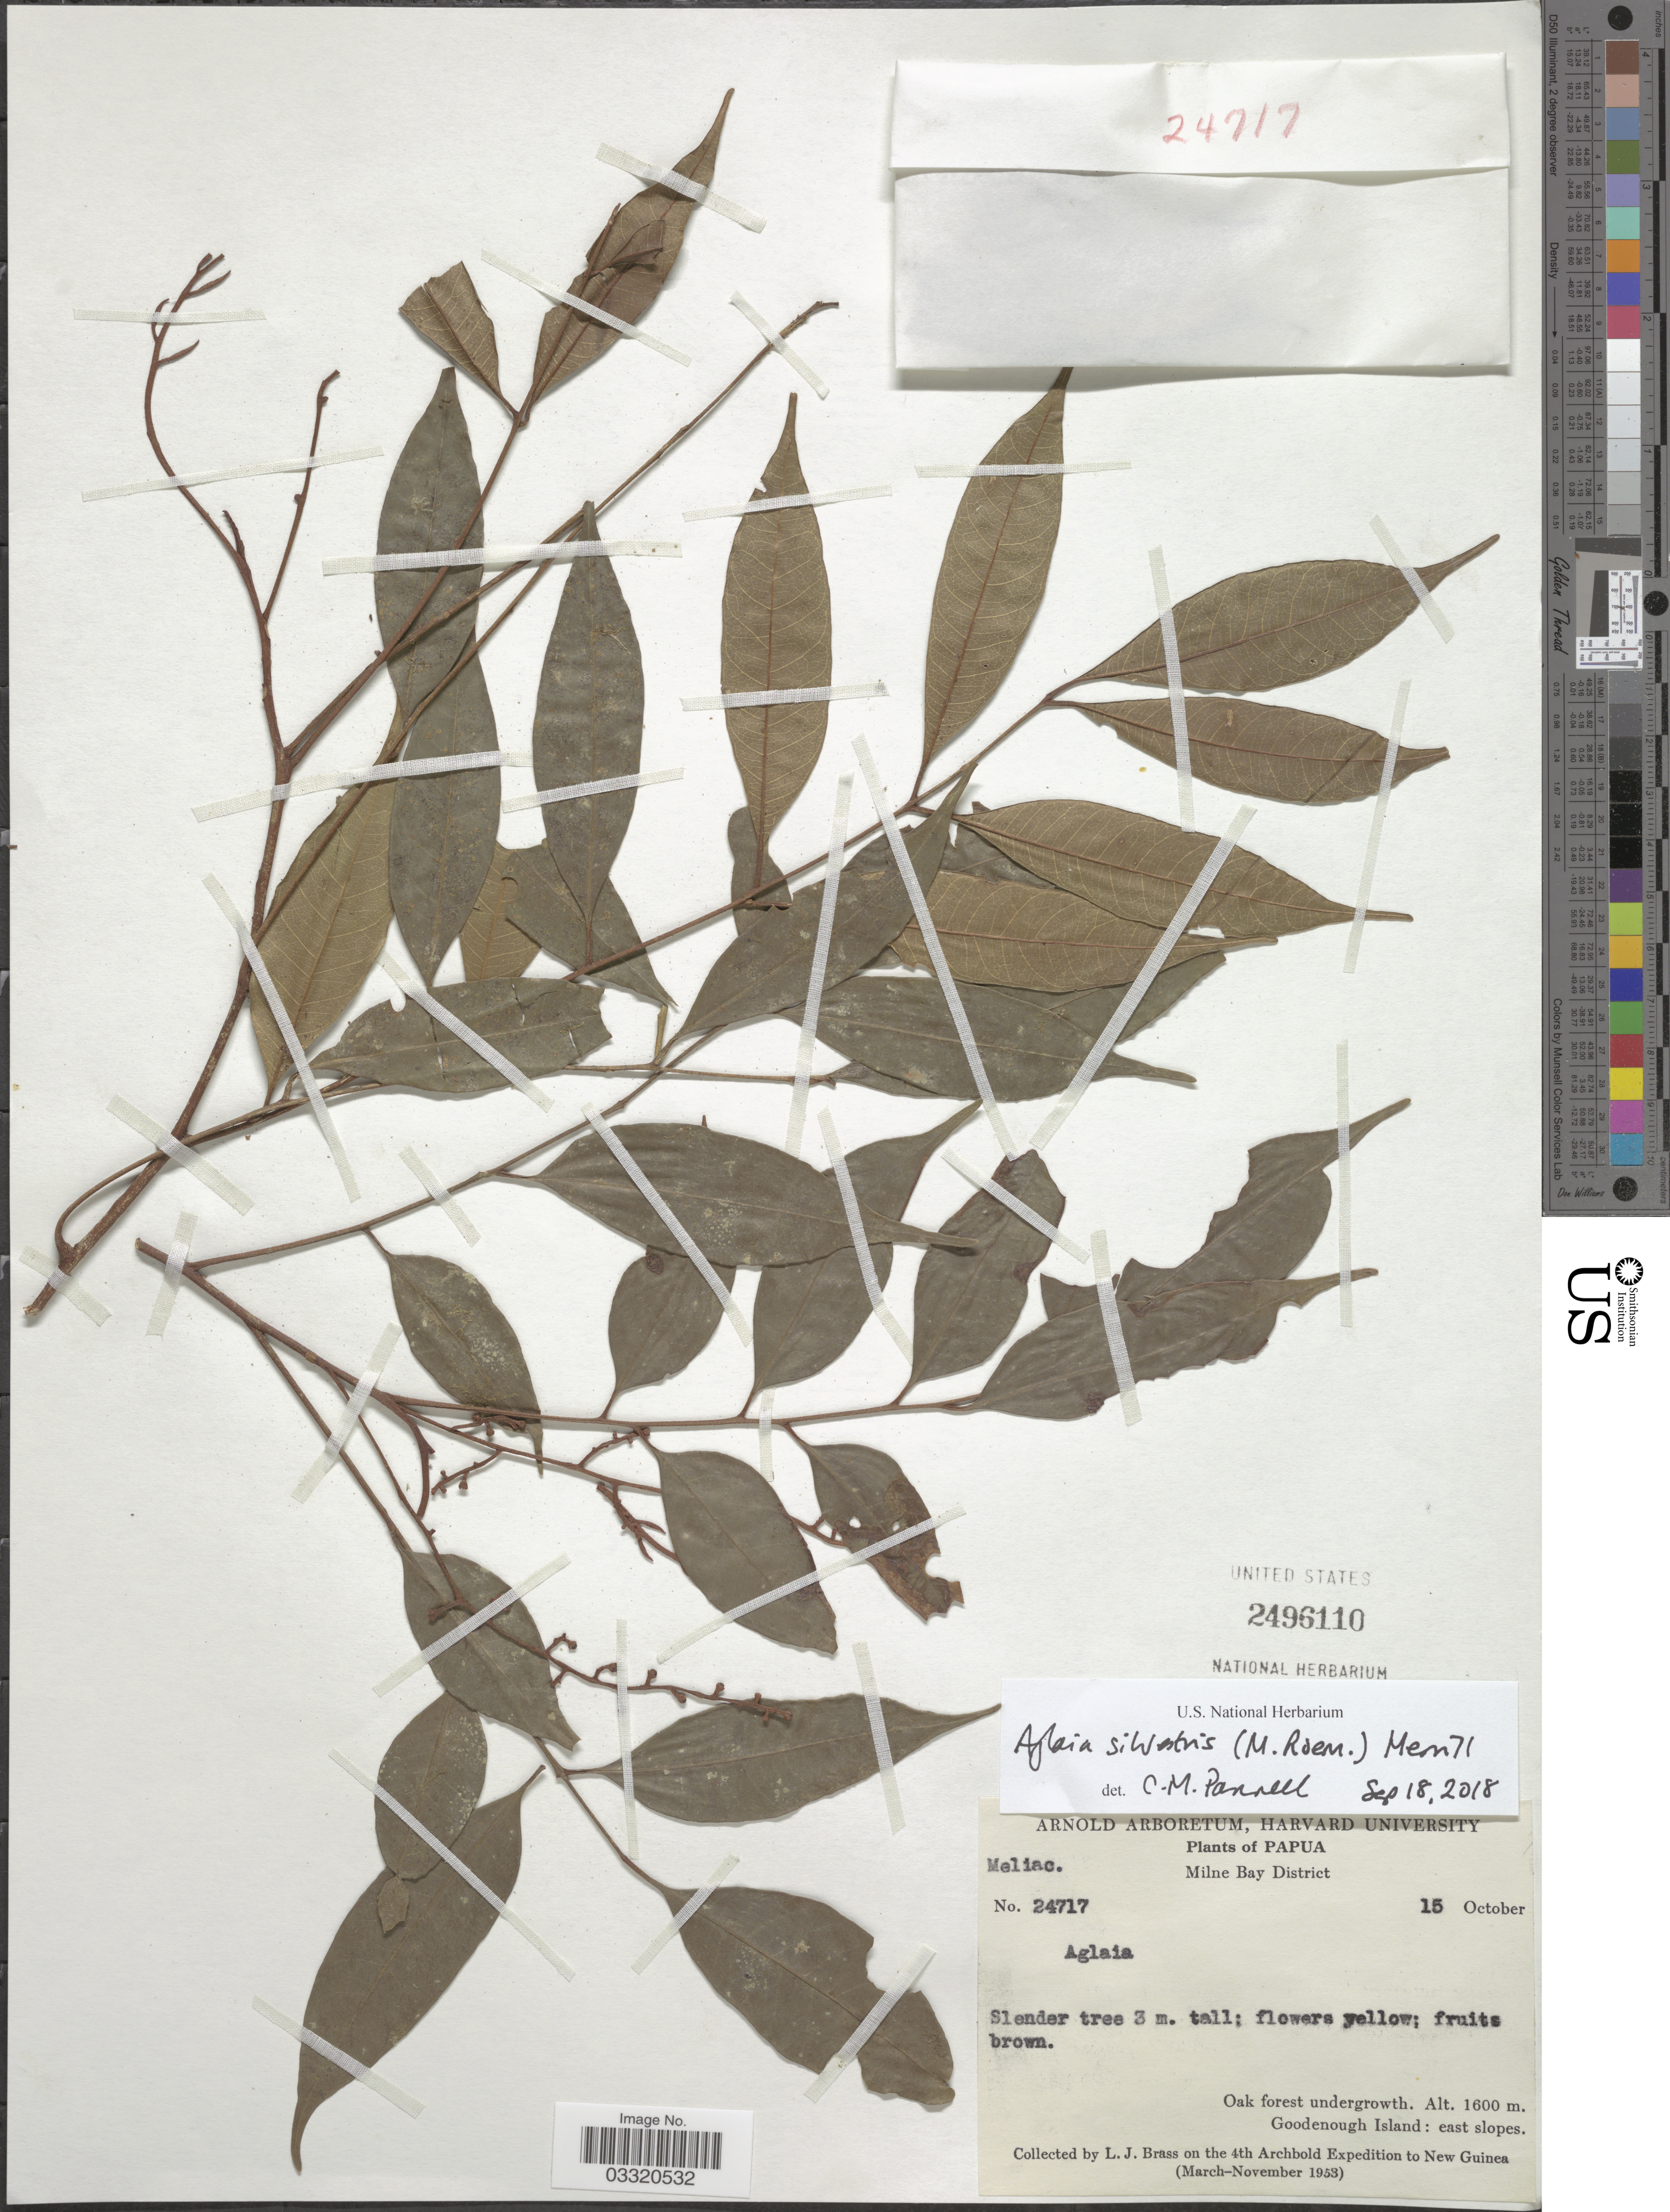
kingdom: Plantae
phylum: Tracheophyta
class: Magnoliopsida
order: Sapindales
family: Meliaceae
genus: Aglaia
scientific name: Aglaia silvestris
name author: (M. Roem.) Merr.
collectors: L. J. Brass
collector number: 24717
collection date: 1953-10-15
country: Papua New Guinea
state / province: Milne Bay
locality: Papua. Milne Bay District. Goodenough Island; east slopes. New Guinea.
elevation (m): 1600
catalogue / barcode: US 2496110